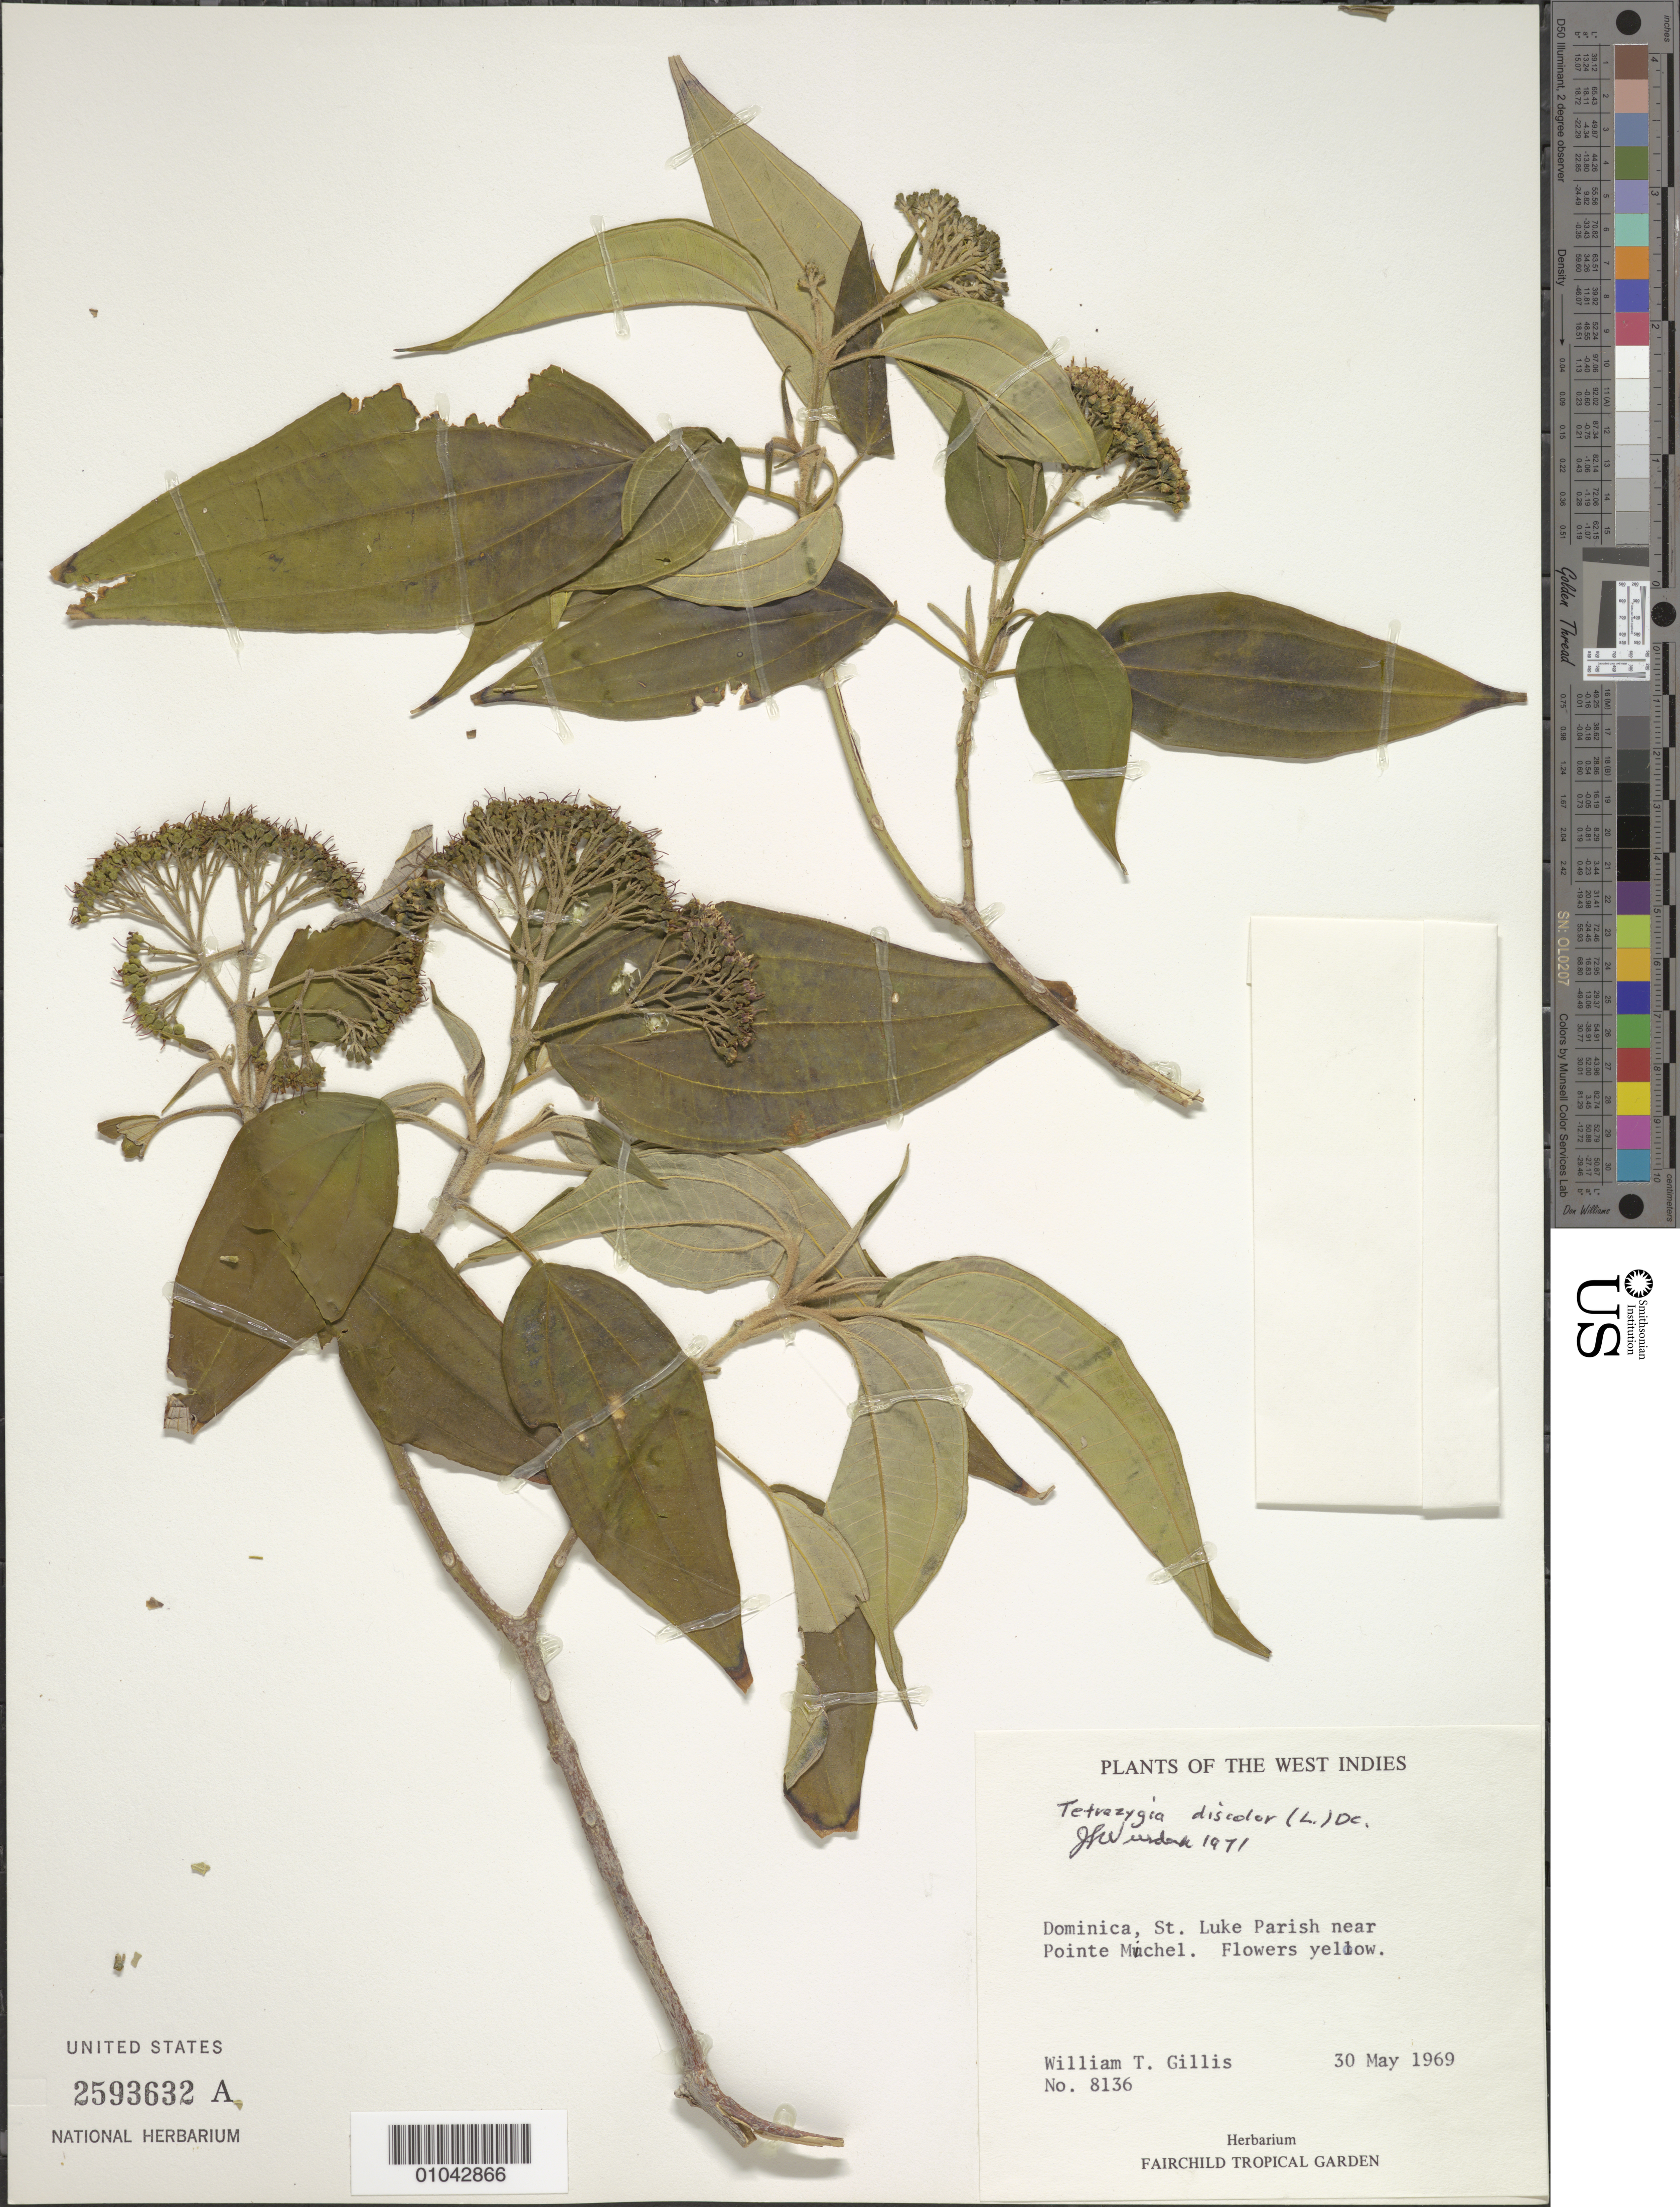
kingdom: Plantae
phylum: Tracheophyta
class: Magnoliopsida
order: Myrtales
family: Melastomataceae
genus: Tetrazygia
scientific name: Tetrazygia discolor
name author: (L.) DC.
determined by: Wurdack, John J., (US), US (UNITED STATES)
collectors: W. T. Gillis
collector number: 8136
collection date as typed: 30 May 1969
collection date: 1969-05-30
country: Dominica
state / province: St. Luke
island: Dominica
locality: Near Pointe Michel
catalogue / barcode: US 2593632A